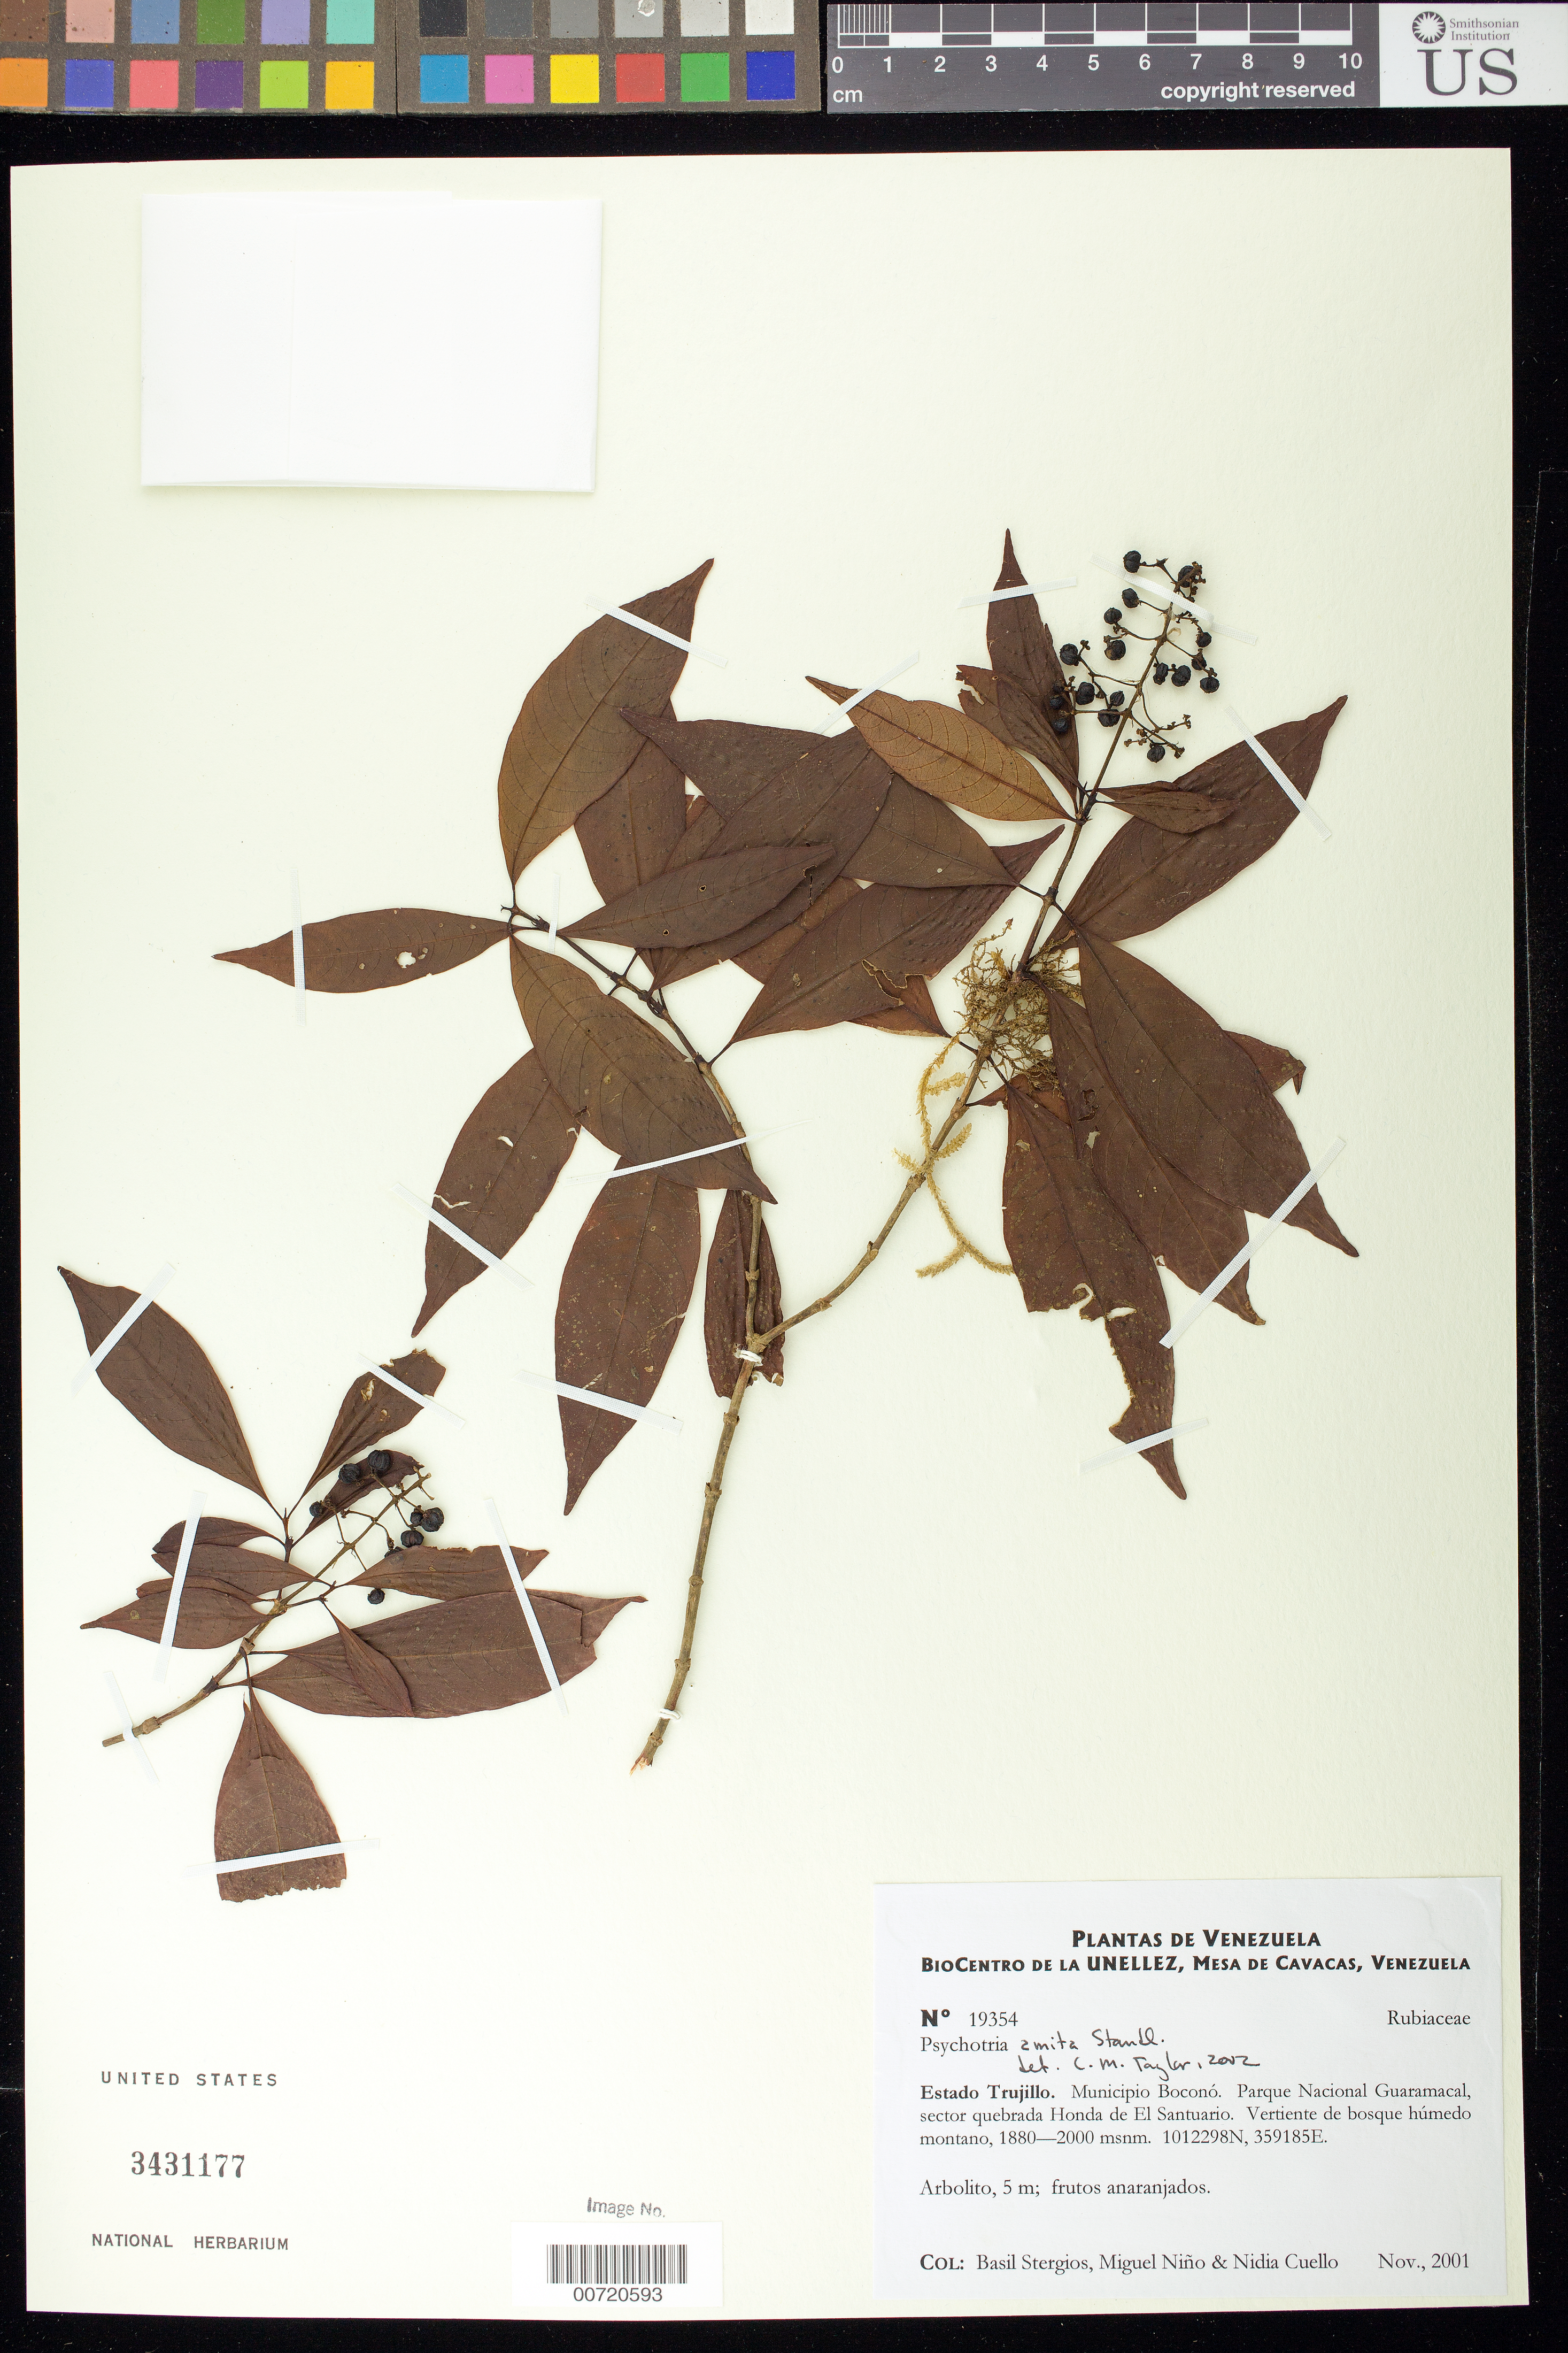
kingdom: Plantae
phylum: Tracheophyta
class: Magnoliopsida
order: Gentianales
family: Rubiaceae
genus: Psychotria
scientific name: Psychotria amita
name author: Standl.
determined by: Taylor, Charlotte M.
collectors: B. G. Stergios, S. M. Niño & N. L. Cuello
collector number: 19354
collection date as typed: Nov 2001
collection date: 2001-11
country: Venezuela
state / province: Trujillo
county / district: Boconó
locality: Parque Nacional Guaramacal. Sector quebrada Honda de El Santuario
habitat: Vertiente de bosque húmedo montano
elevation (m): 1880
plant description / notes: MO, PORT, US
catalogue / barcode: US 3431177